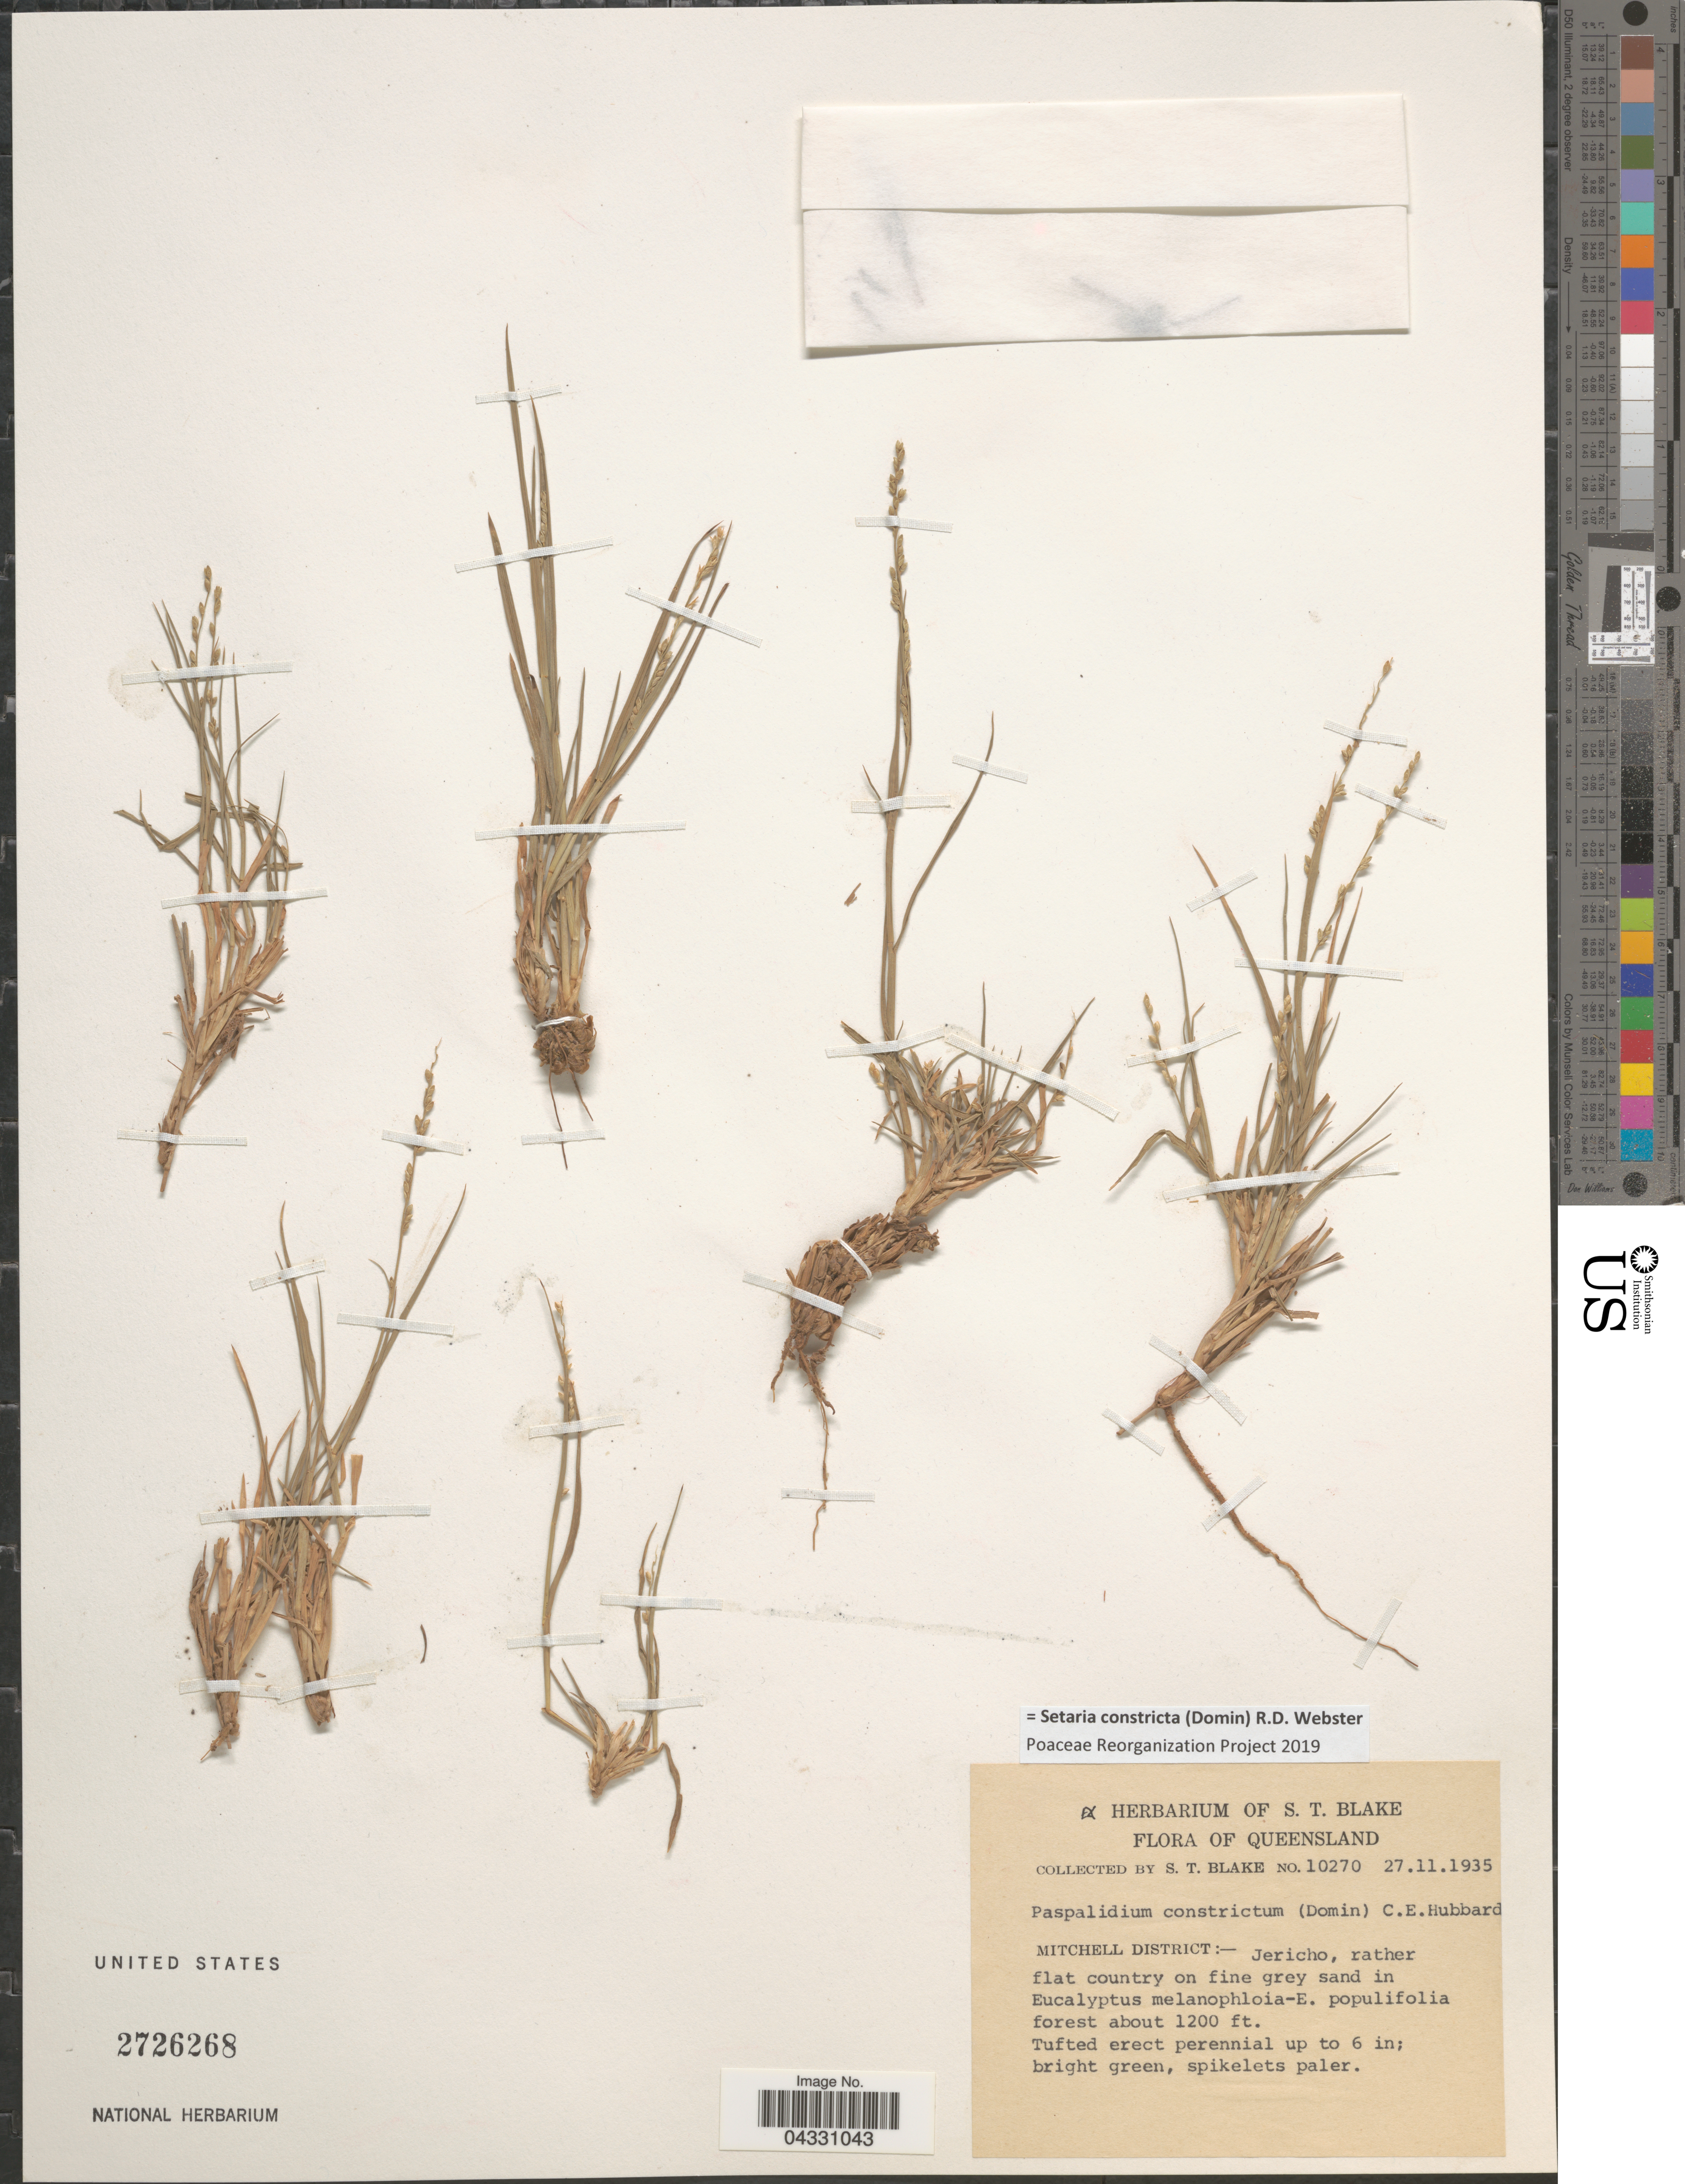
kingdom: Plantae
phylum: Tracheophyta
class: Liliopsida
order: Poales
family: Poaceae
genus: Setaria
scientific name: Setaria constricta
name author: (Domin) R.D. Webster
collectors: S. T. Blake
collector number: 10270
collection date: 1935-11-27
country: Australia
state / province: Queensland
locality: Mitchell District:- Jericho.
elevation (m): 366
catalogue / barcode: US 2726268